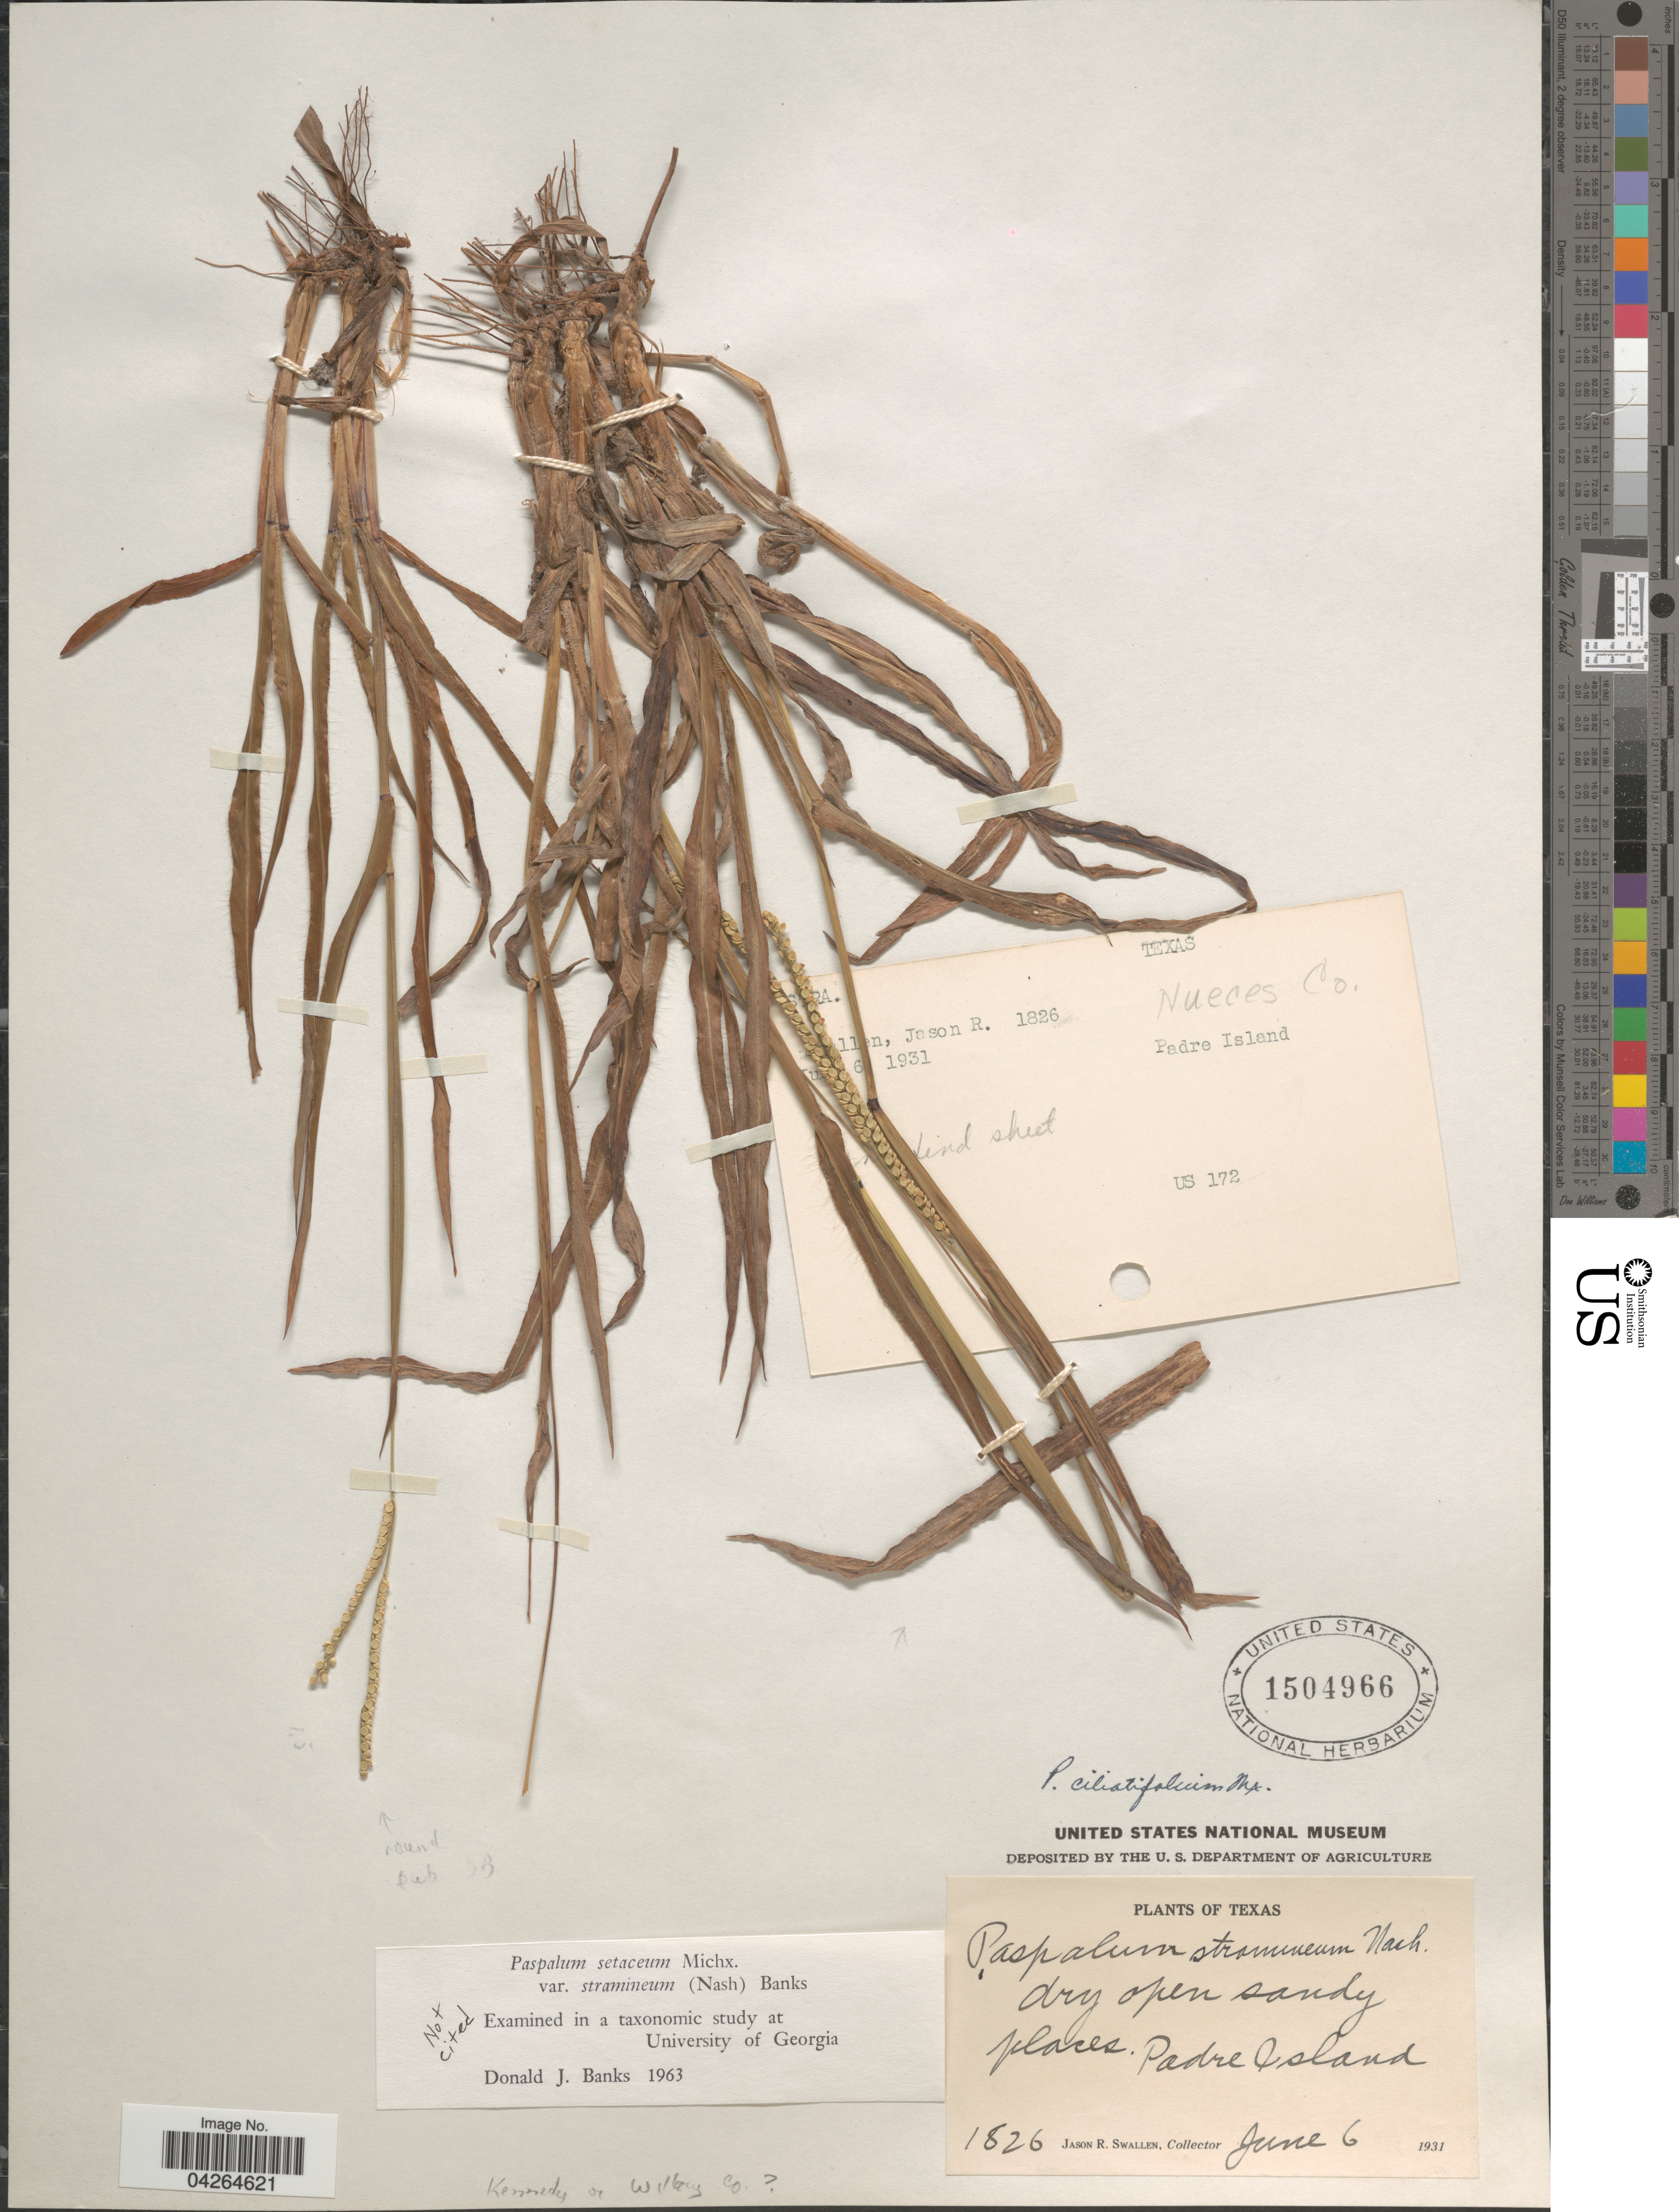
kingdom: Plantae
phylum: Tracheophyta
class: Liliopsida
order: Poales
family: Poaceae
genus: Paspalum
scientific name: Paspalum setaceum var. stramineum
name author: (Nash) D.J. Banks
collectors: J. R. Swallen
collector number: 1826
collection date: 1931-06-06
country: United States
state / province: Texas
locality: Nueces Co. Padre Island.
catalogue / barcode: US 1504966